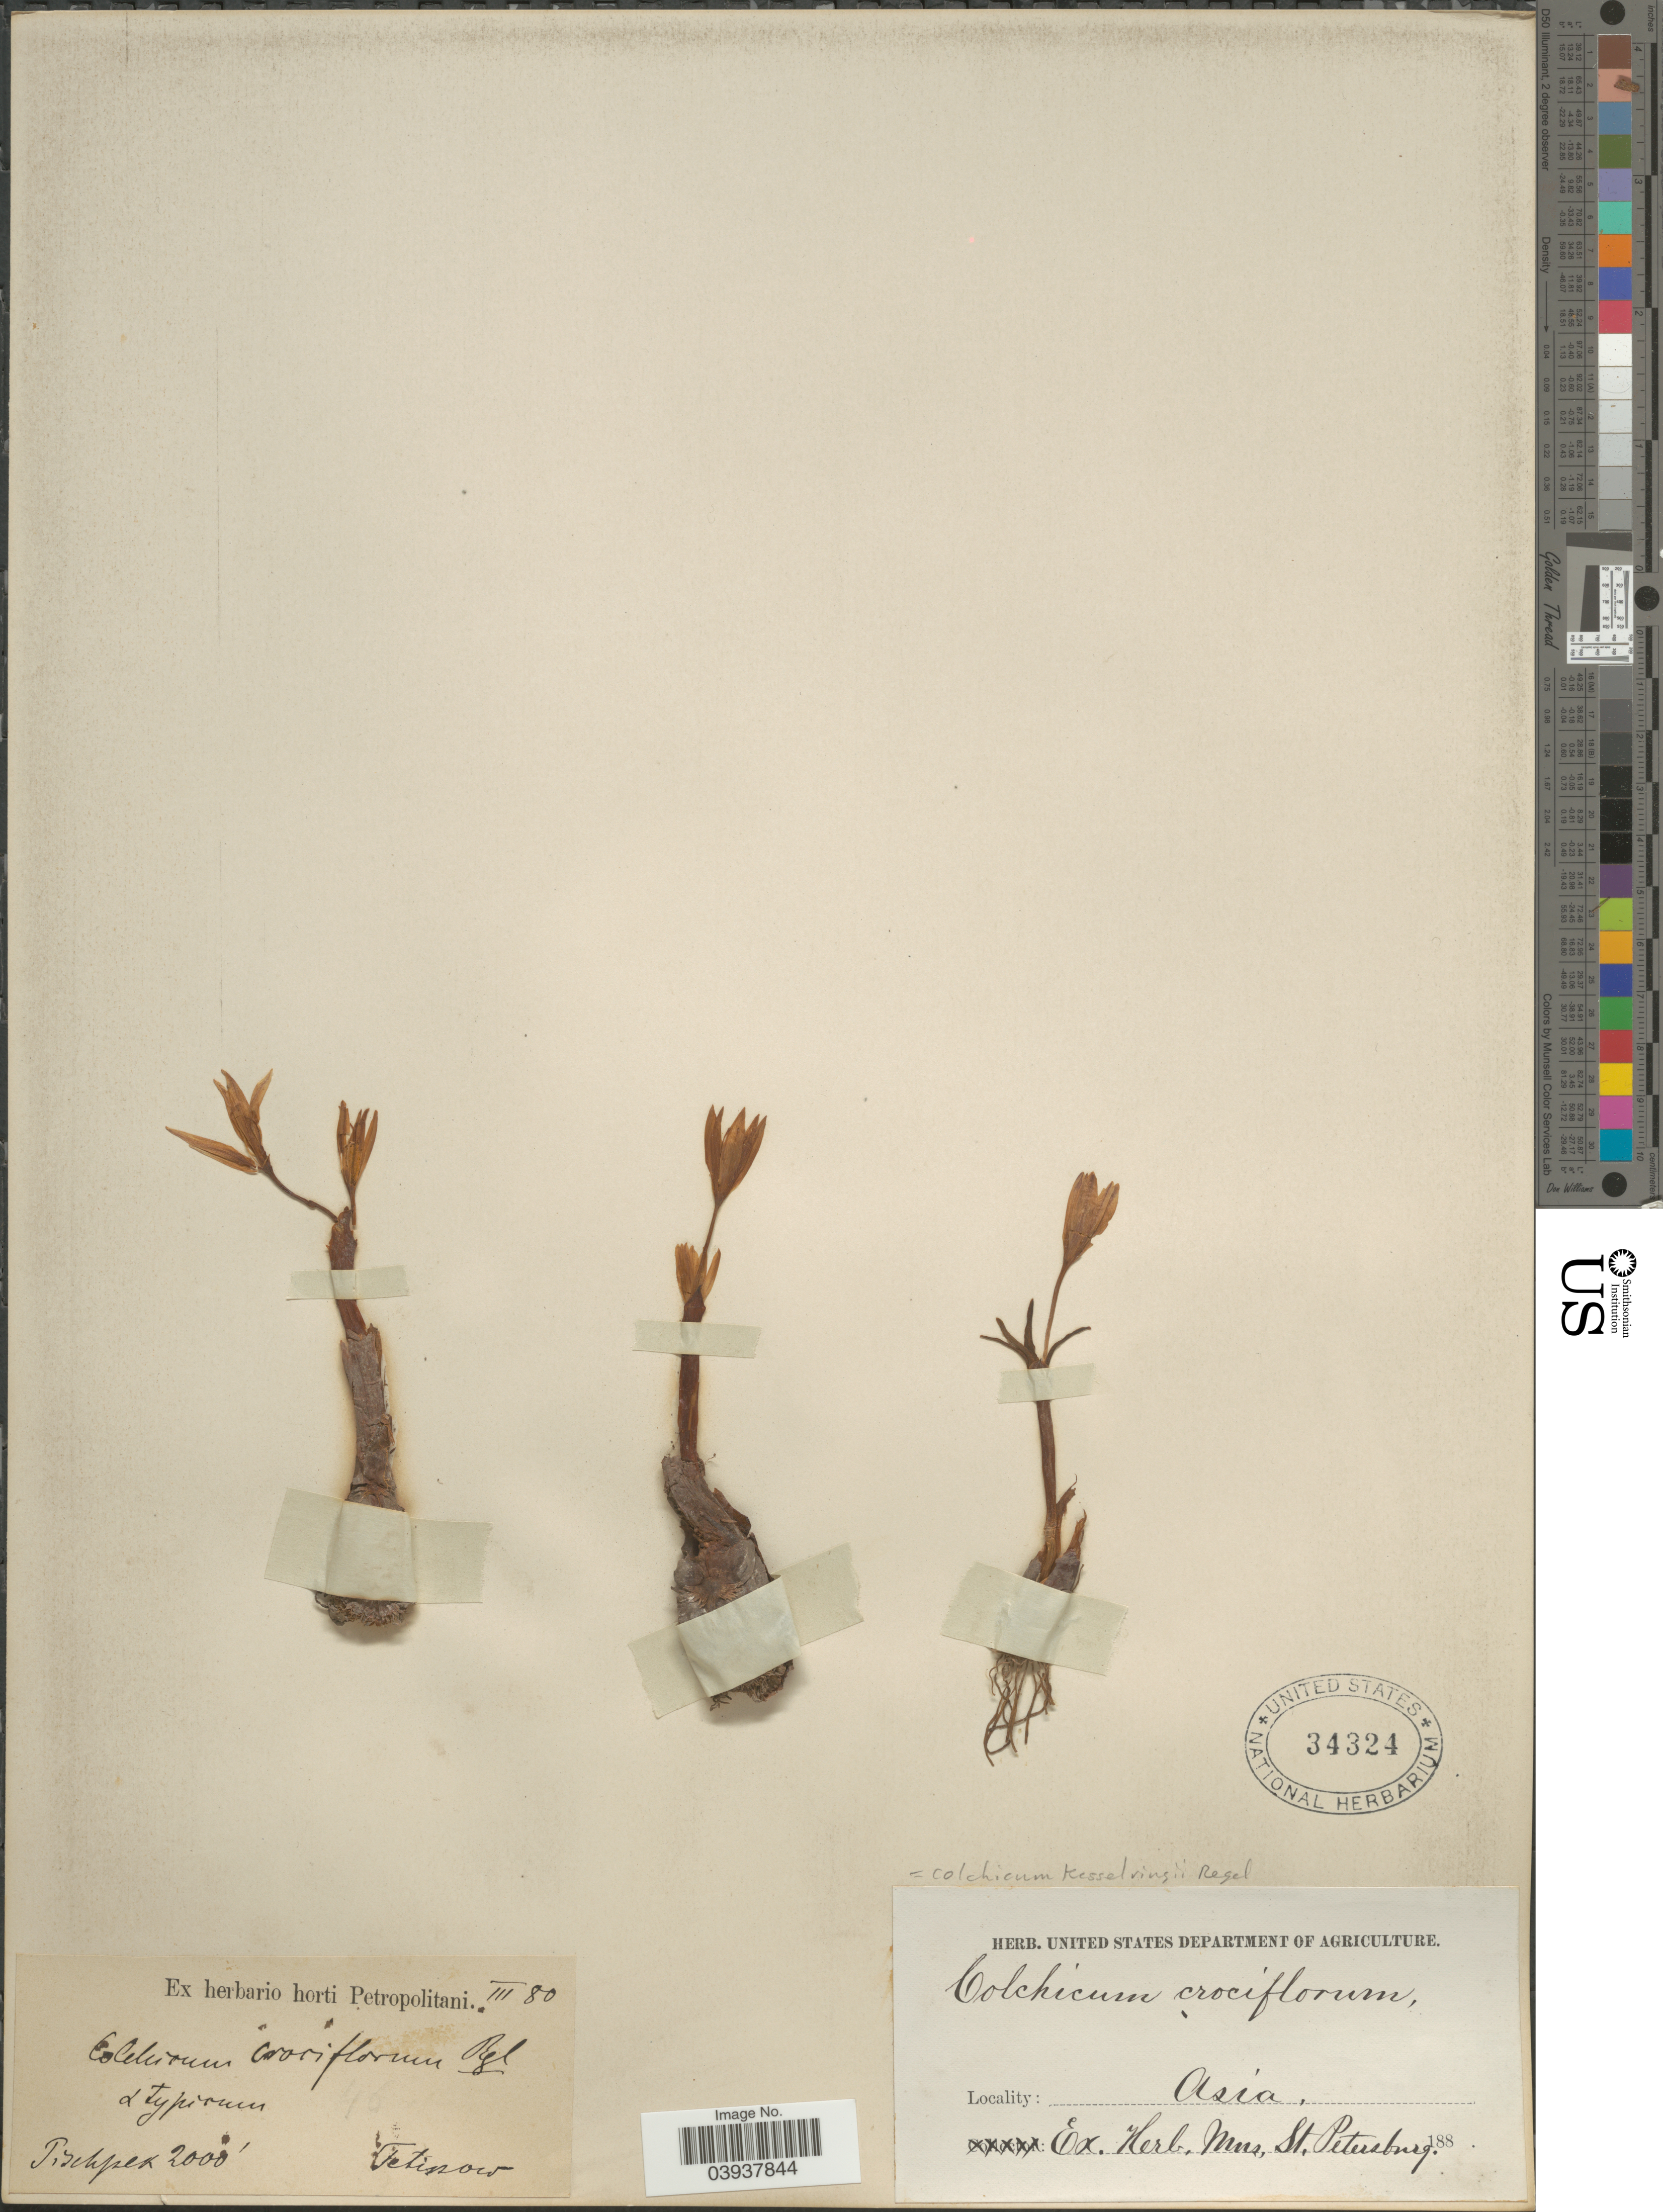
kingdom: Plantae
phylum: Tracheophyta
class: Liliopsida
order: Liliales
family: Colchicaceae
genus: Colchicum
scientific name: Colchicum crocifolium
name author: Boiss.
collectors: Tetinow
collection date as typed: Transcribed d/m/y: /3/80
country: Kyrgyzstan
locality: Asia. Pischpek.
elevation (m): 610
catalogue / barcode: US 34324